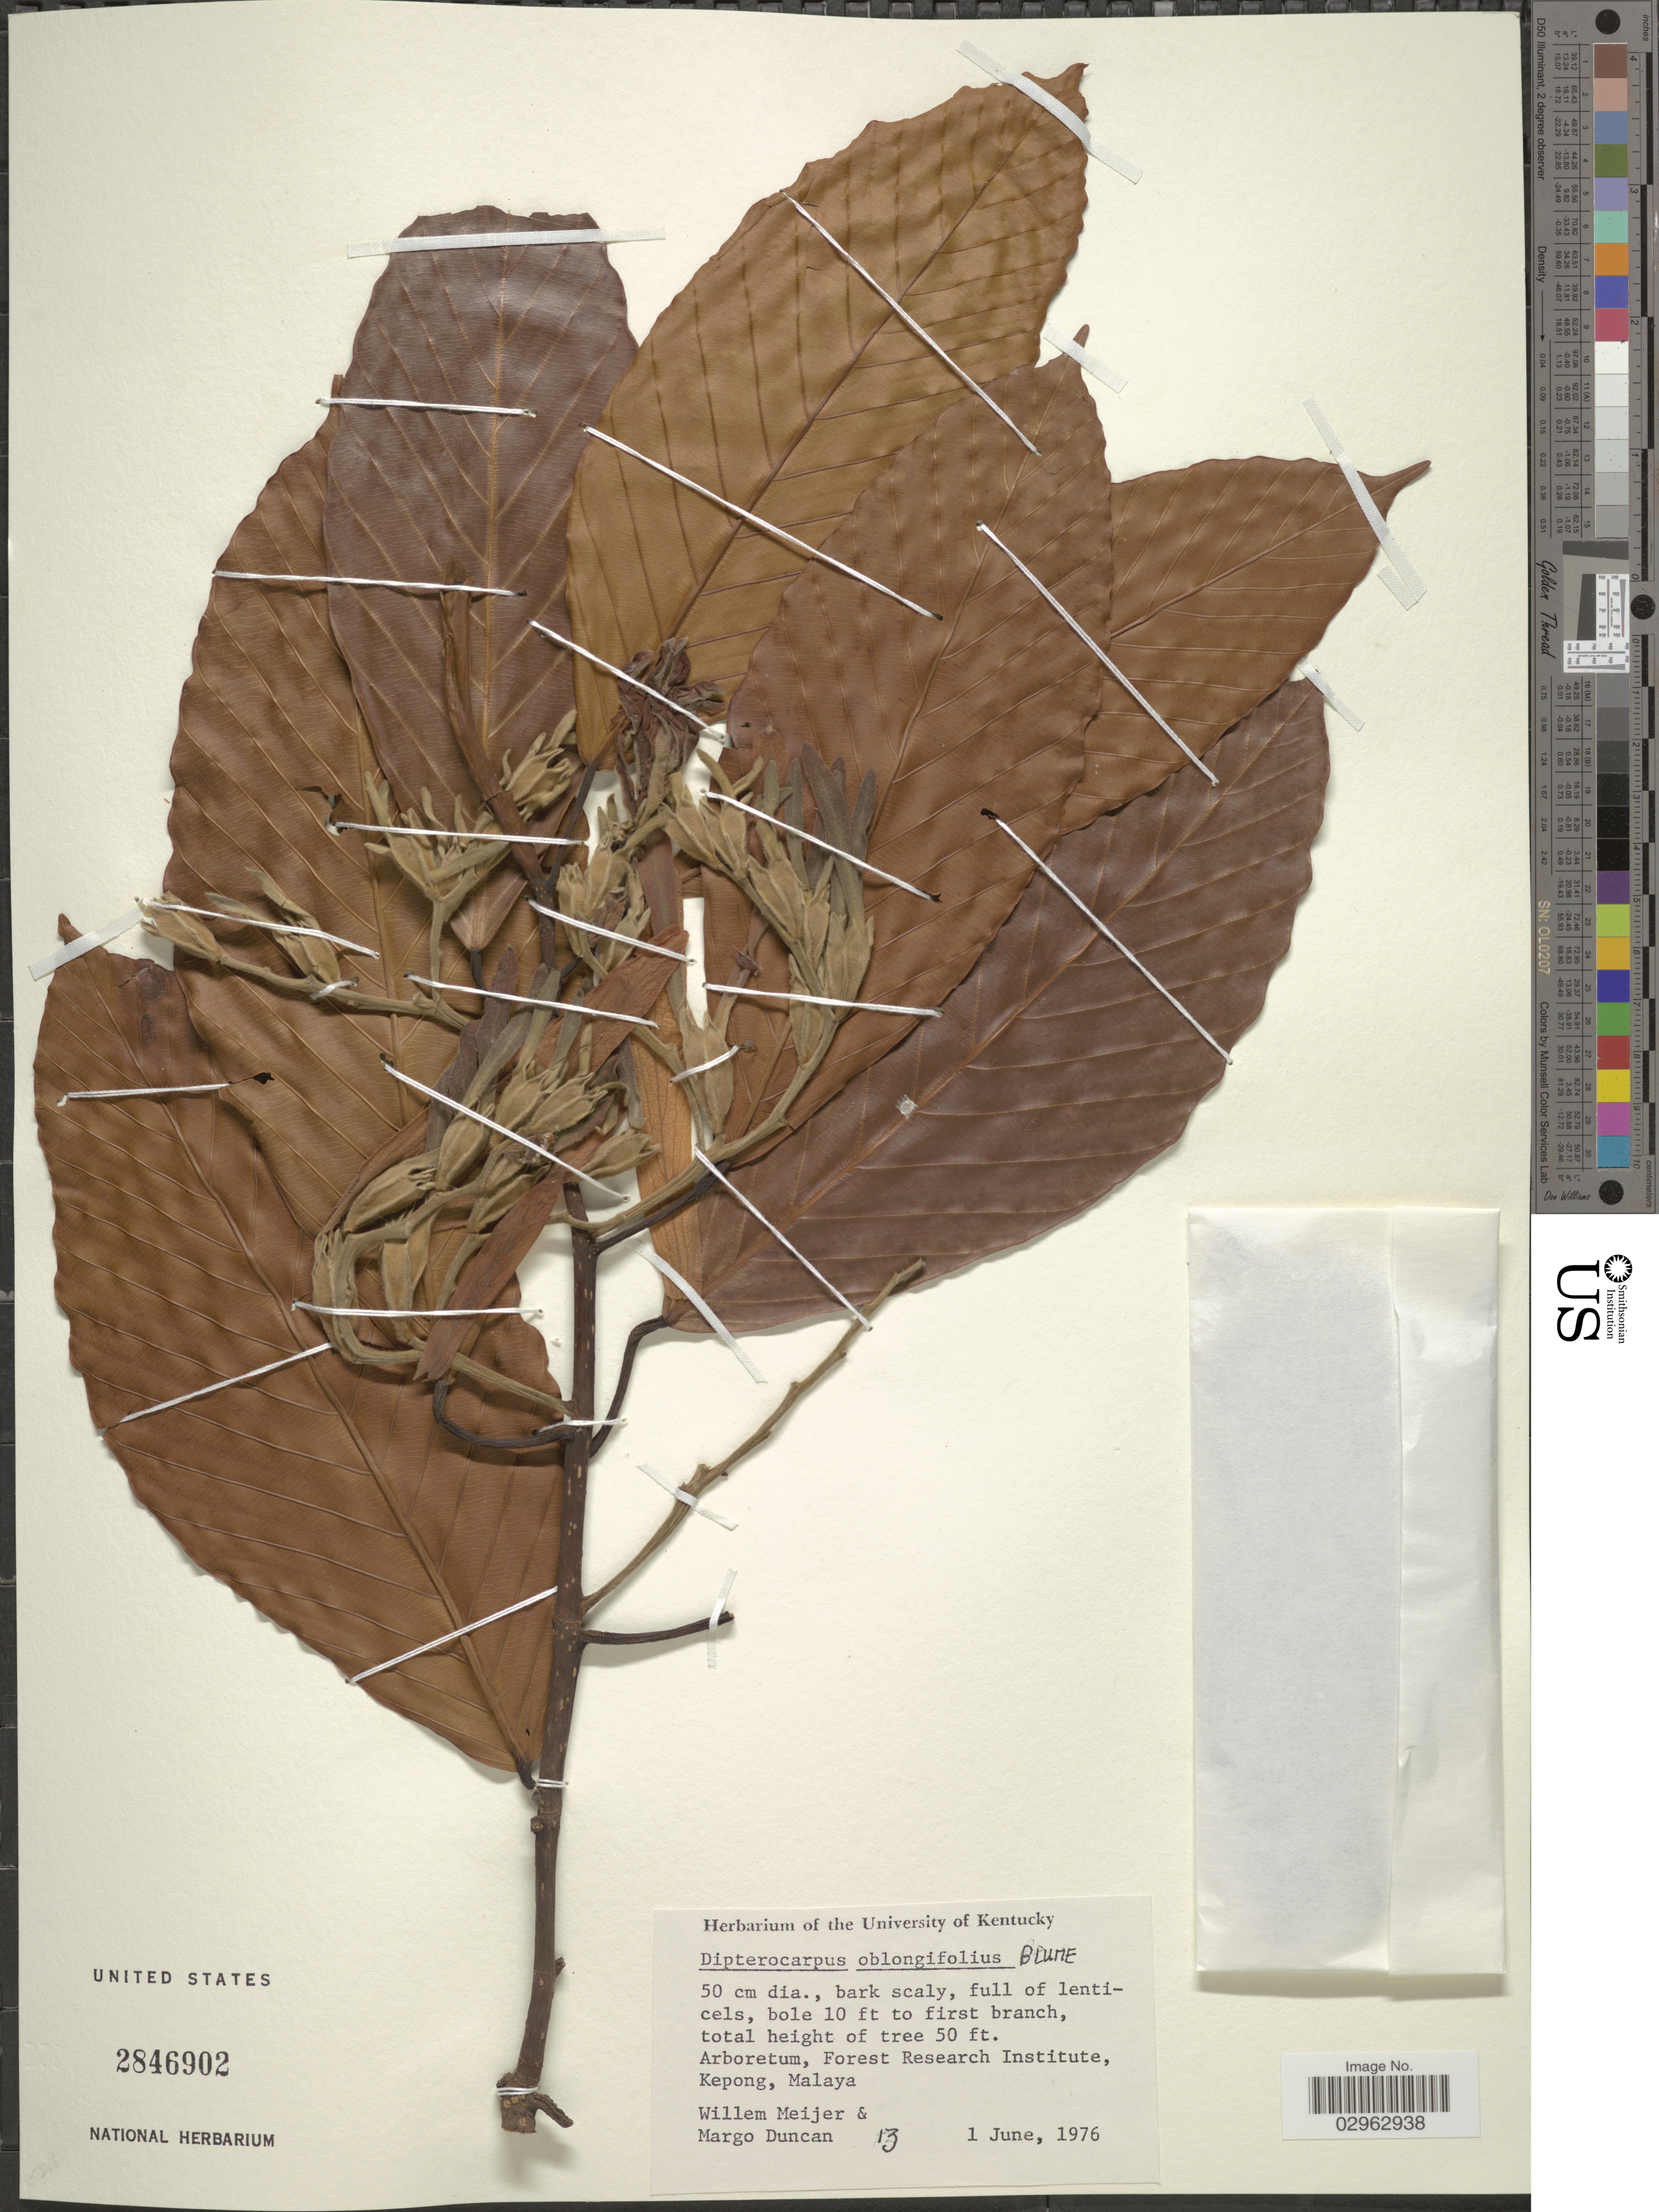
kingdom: Plantae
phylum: Tracheophyta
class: Magnoliopsida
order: Malvales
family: Dipterocarpaceae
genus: Dipterocarpus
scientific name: Dipterocarpus oblongifolius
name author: Blume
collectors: W. Meijer & M. Duncan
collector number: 13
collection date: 1976-06-01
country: Malaysia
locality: Arboretum, Forest Research Institute, Kepong, Malaya.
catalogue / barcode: US 2846902